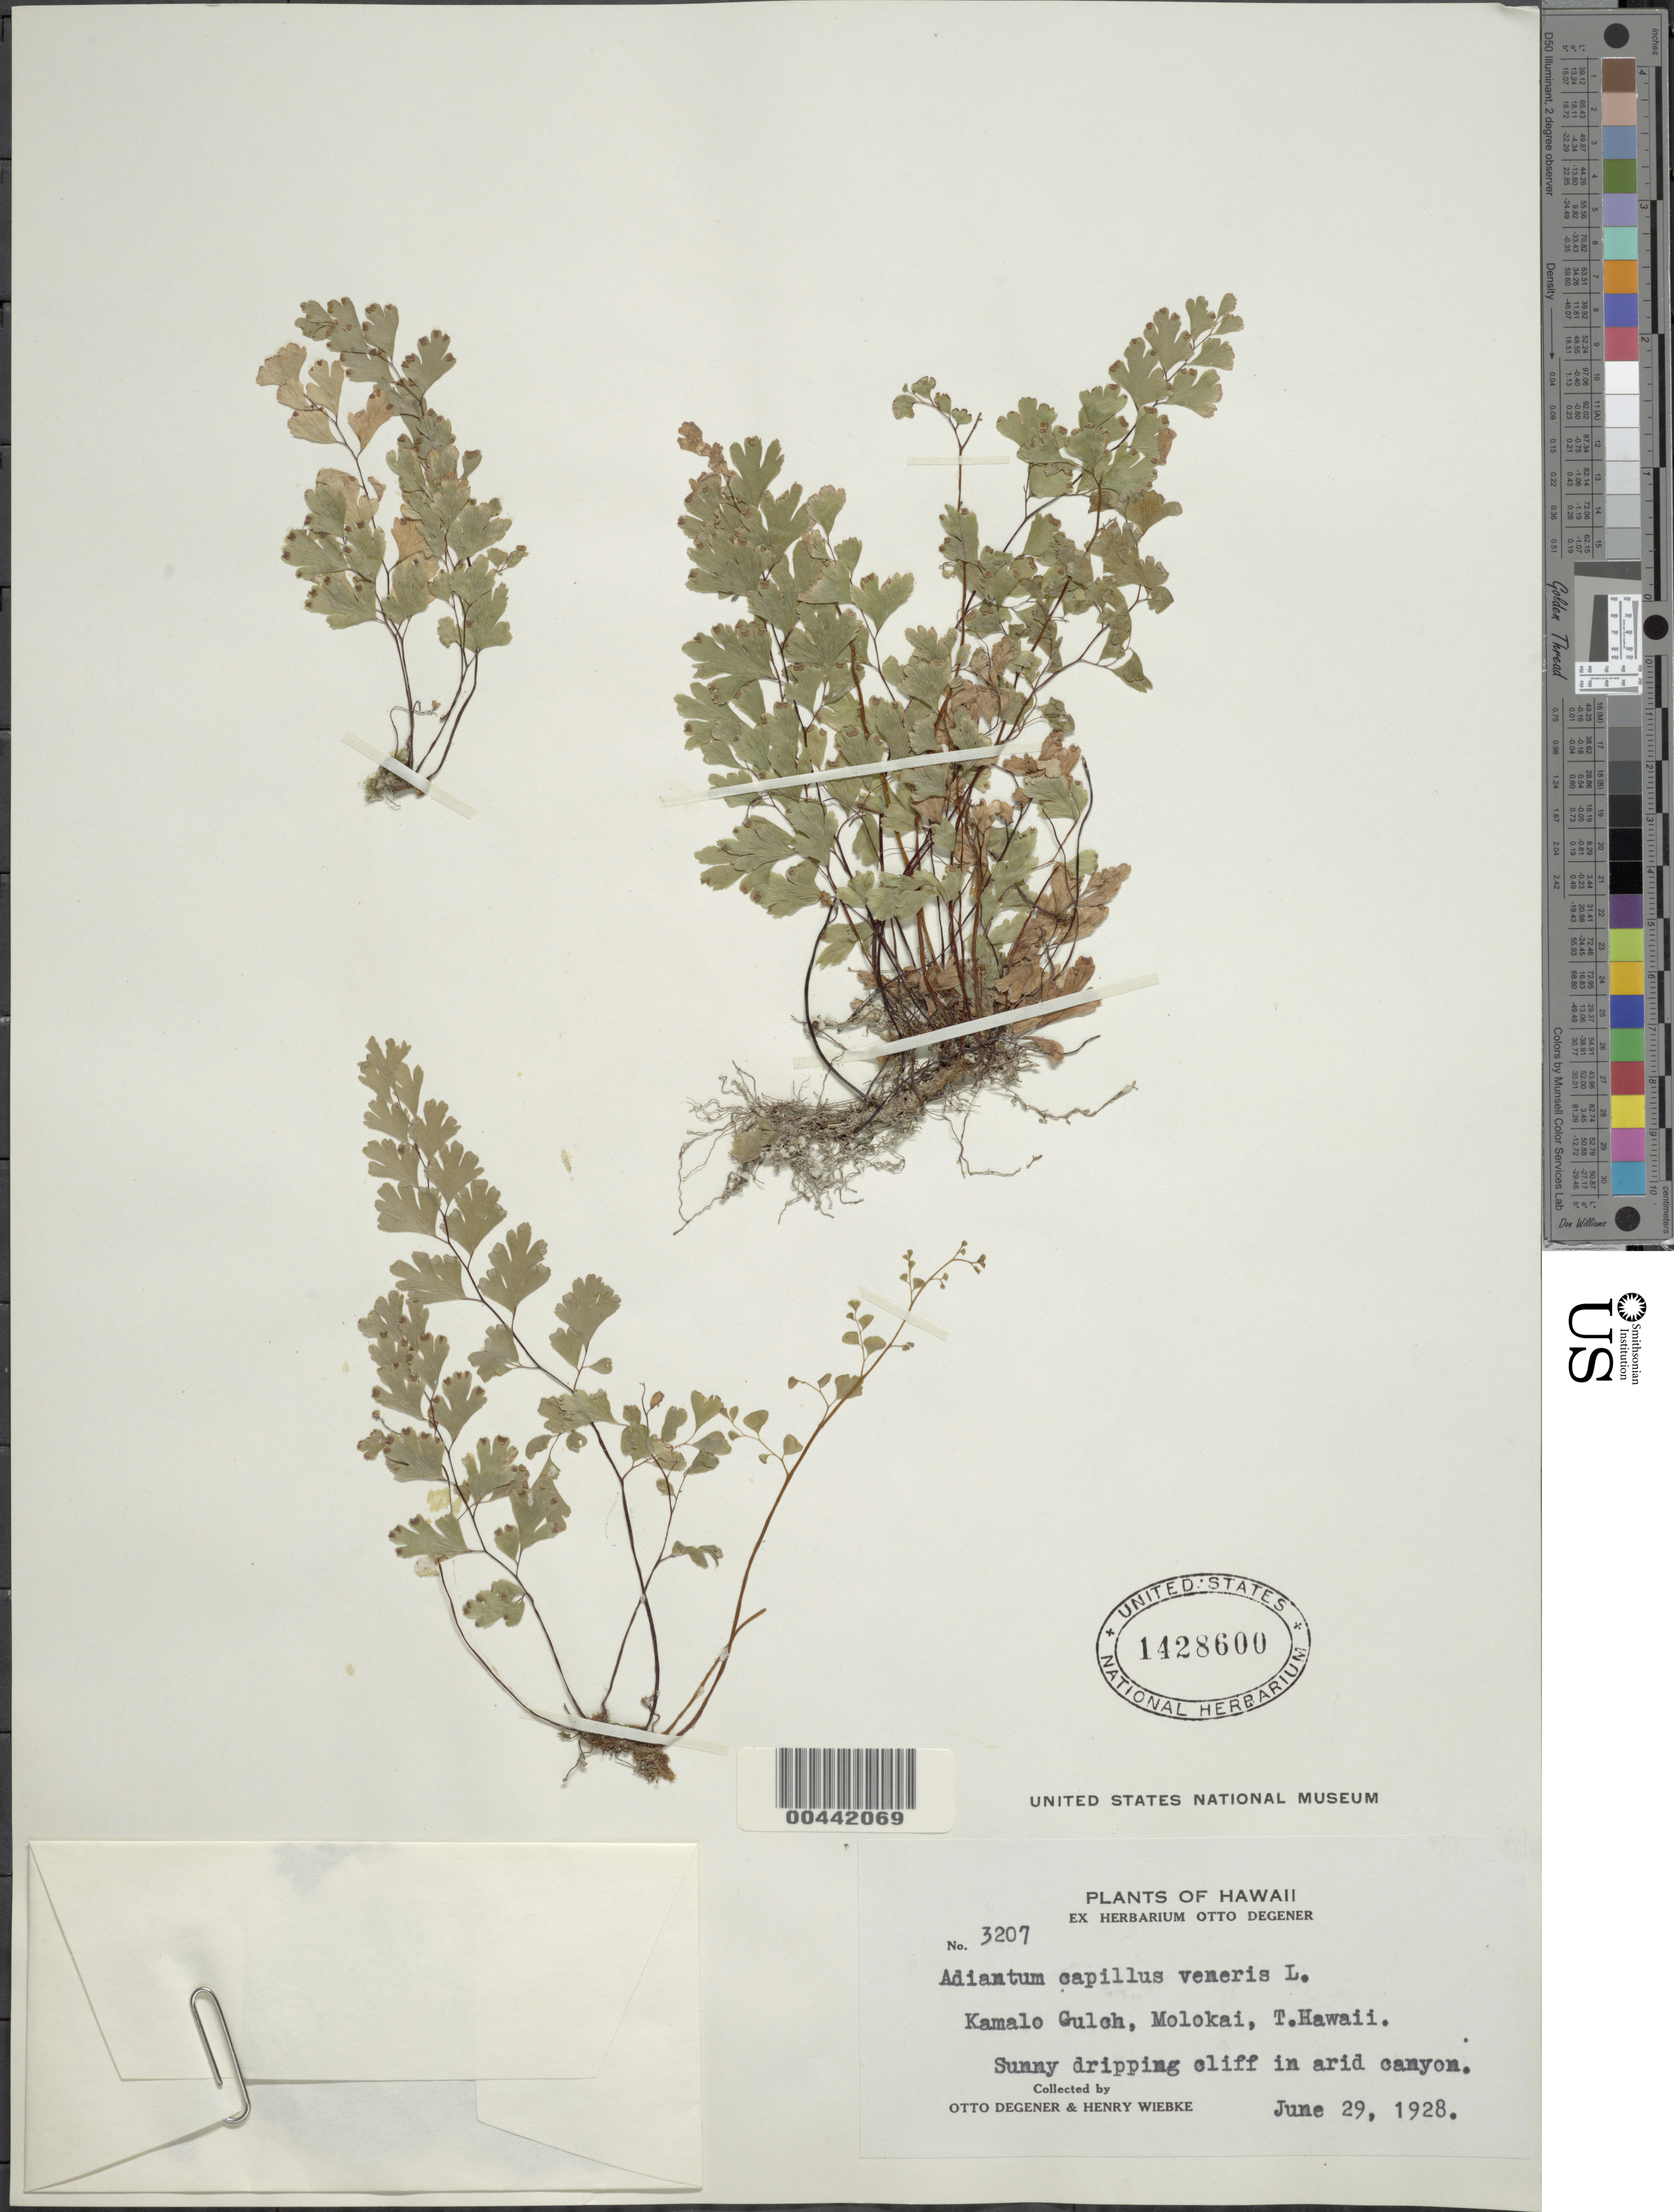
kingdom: Plantae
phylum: Tracheophyta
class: Polypodiopsida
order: Polypodiales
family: Pteridaceae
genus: Adiantum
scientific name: Adiantum capillus-veneris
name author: L.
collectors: O. Degener & H. Wiebke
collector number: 3207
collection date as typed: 29 Jun 1928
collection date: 1928-06-29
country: United States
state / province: Hawaii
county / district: Maui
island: Moloka'i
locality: Kamalo Gulch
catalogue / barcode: US 1428600